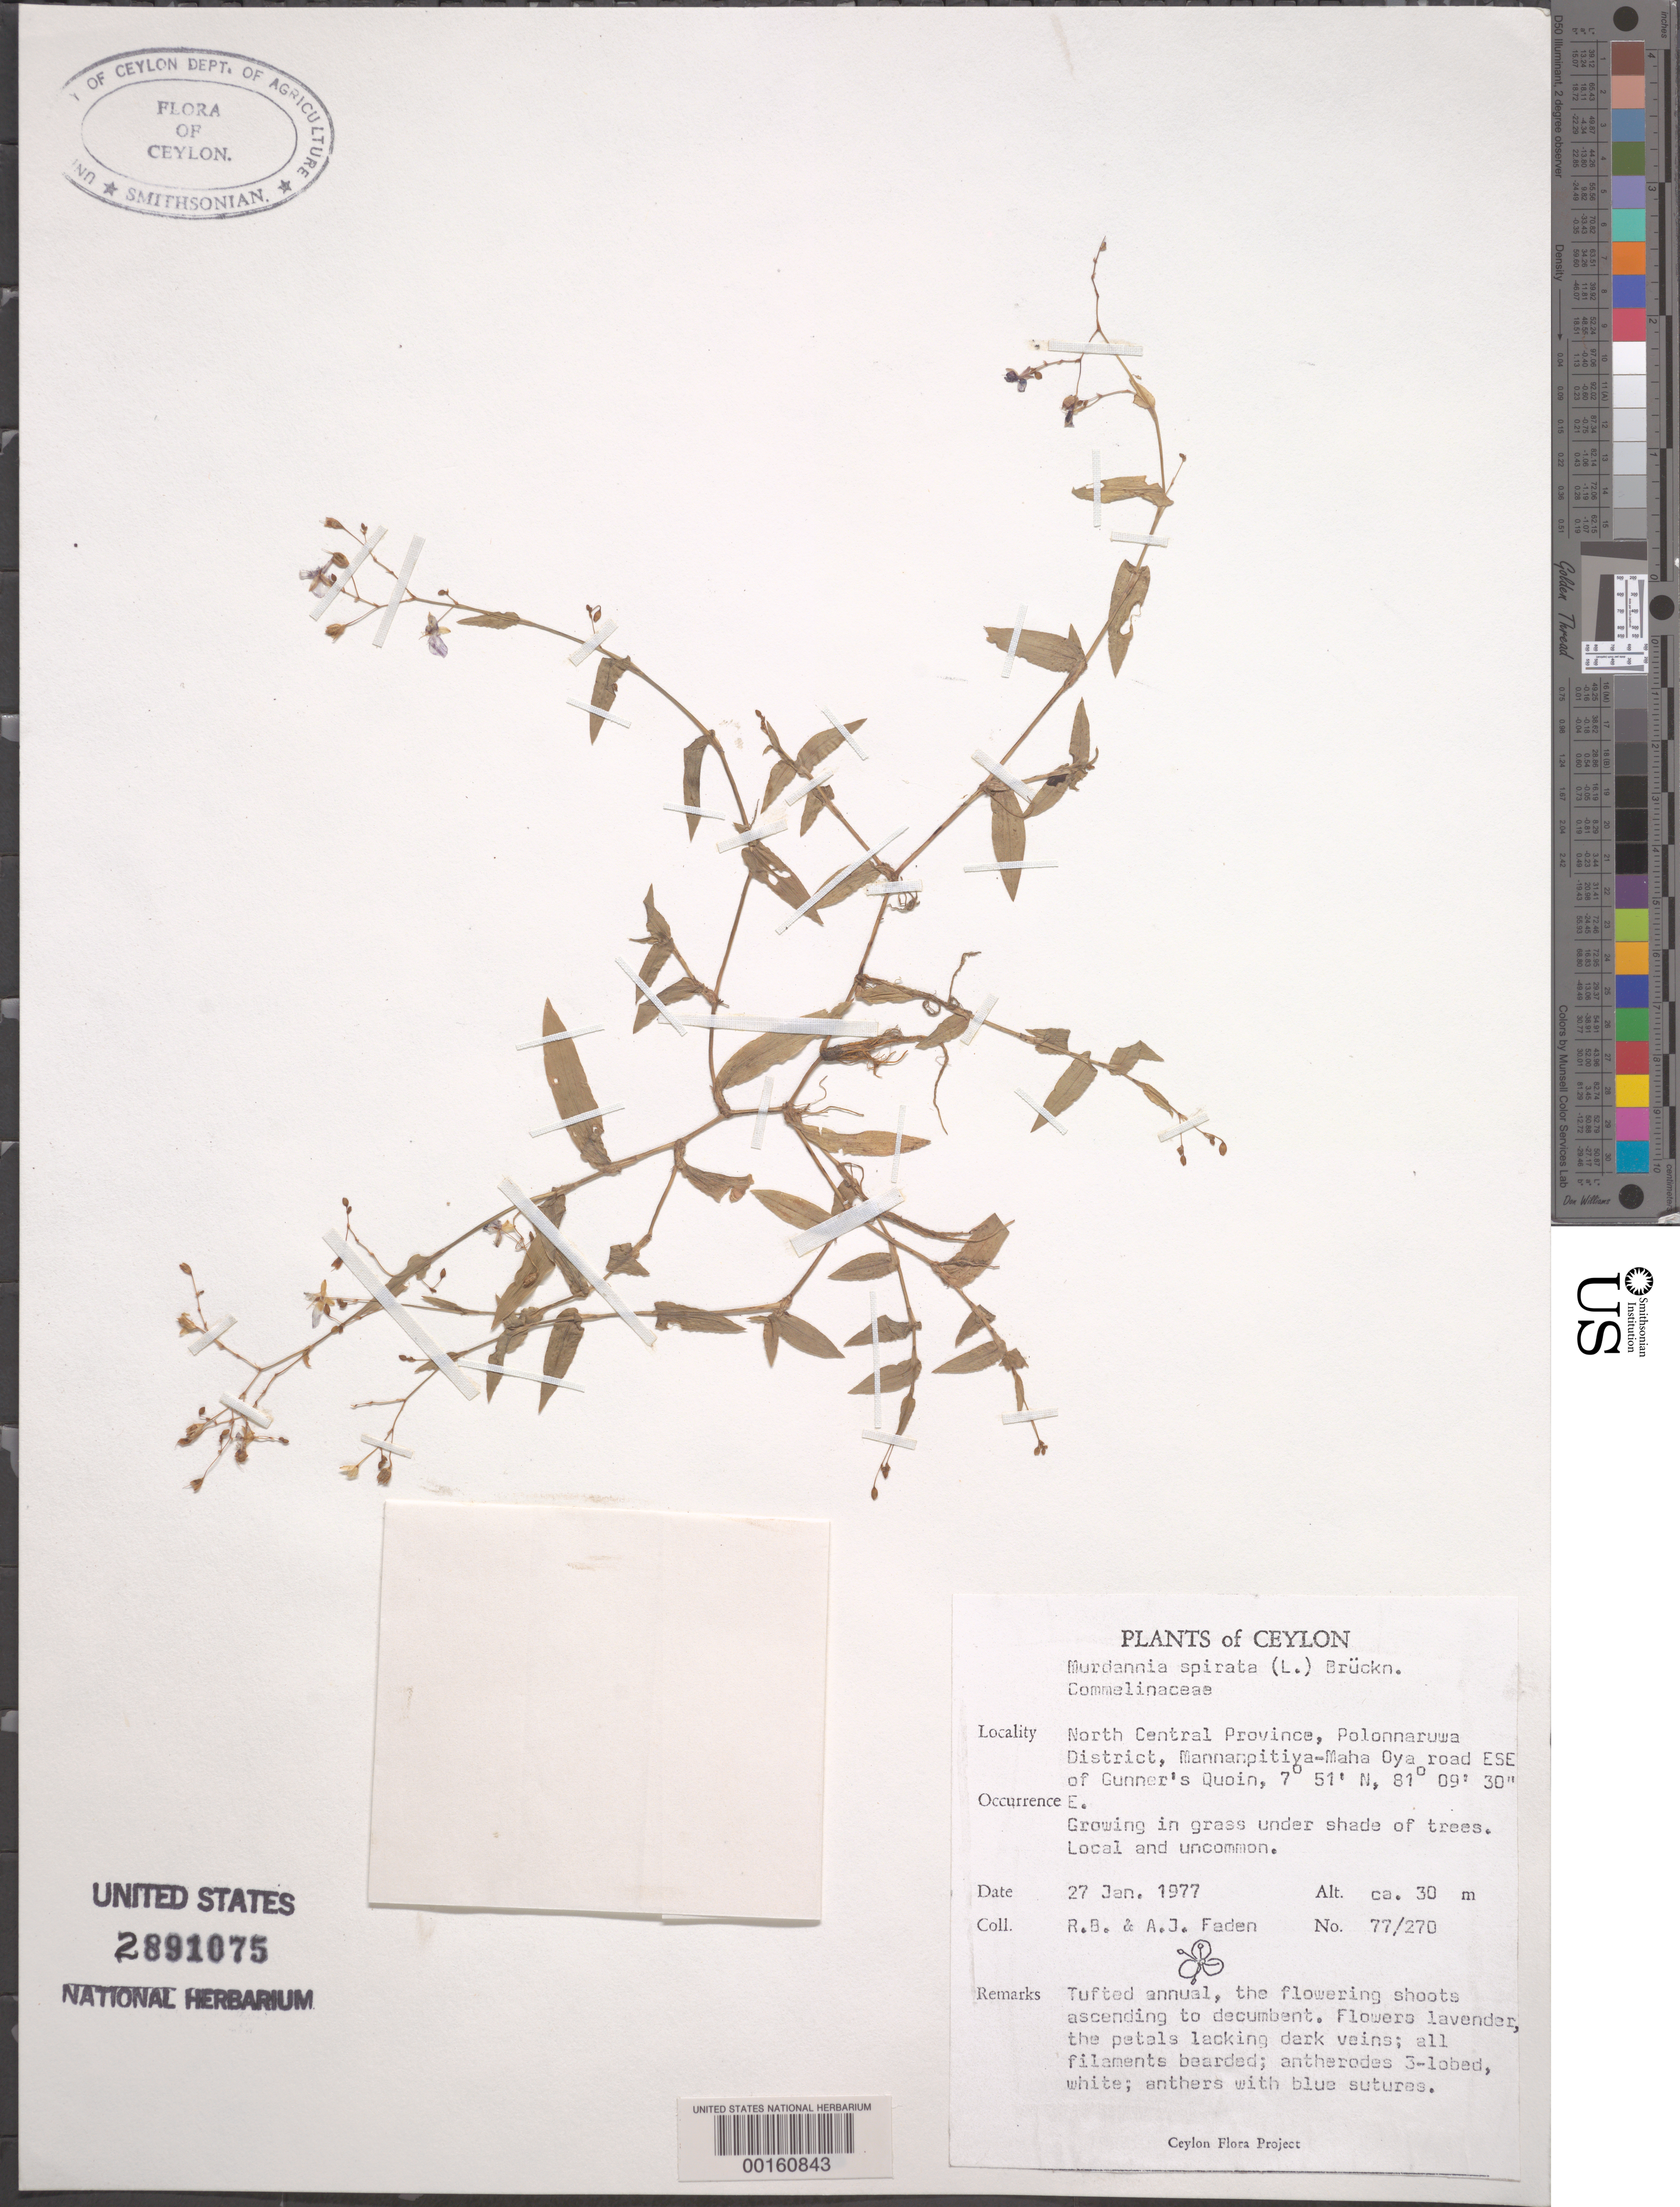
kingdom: Plantae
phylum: Tracheophyta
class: Liliopsida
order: Commelinales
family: Commelinaceae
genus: Murdannia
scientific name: Murdannia spirata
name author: (L.) G. Brückn.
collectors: R. B. Faden & A. J. Faden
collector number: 77/270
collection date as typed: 27 Jan 1977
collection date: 1977-01-27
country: Sri Lanka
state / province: North Central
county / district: Polonnaruwa Dist.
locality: Se of gunner's quoin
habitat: Shade of trees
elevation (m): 30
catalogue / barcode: US 2891075